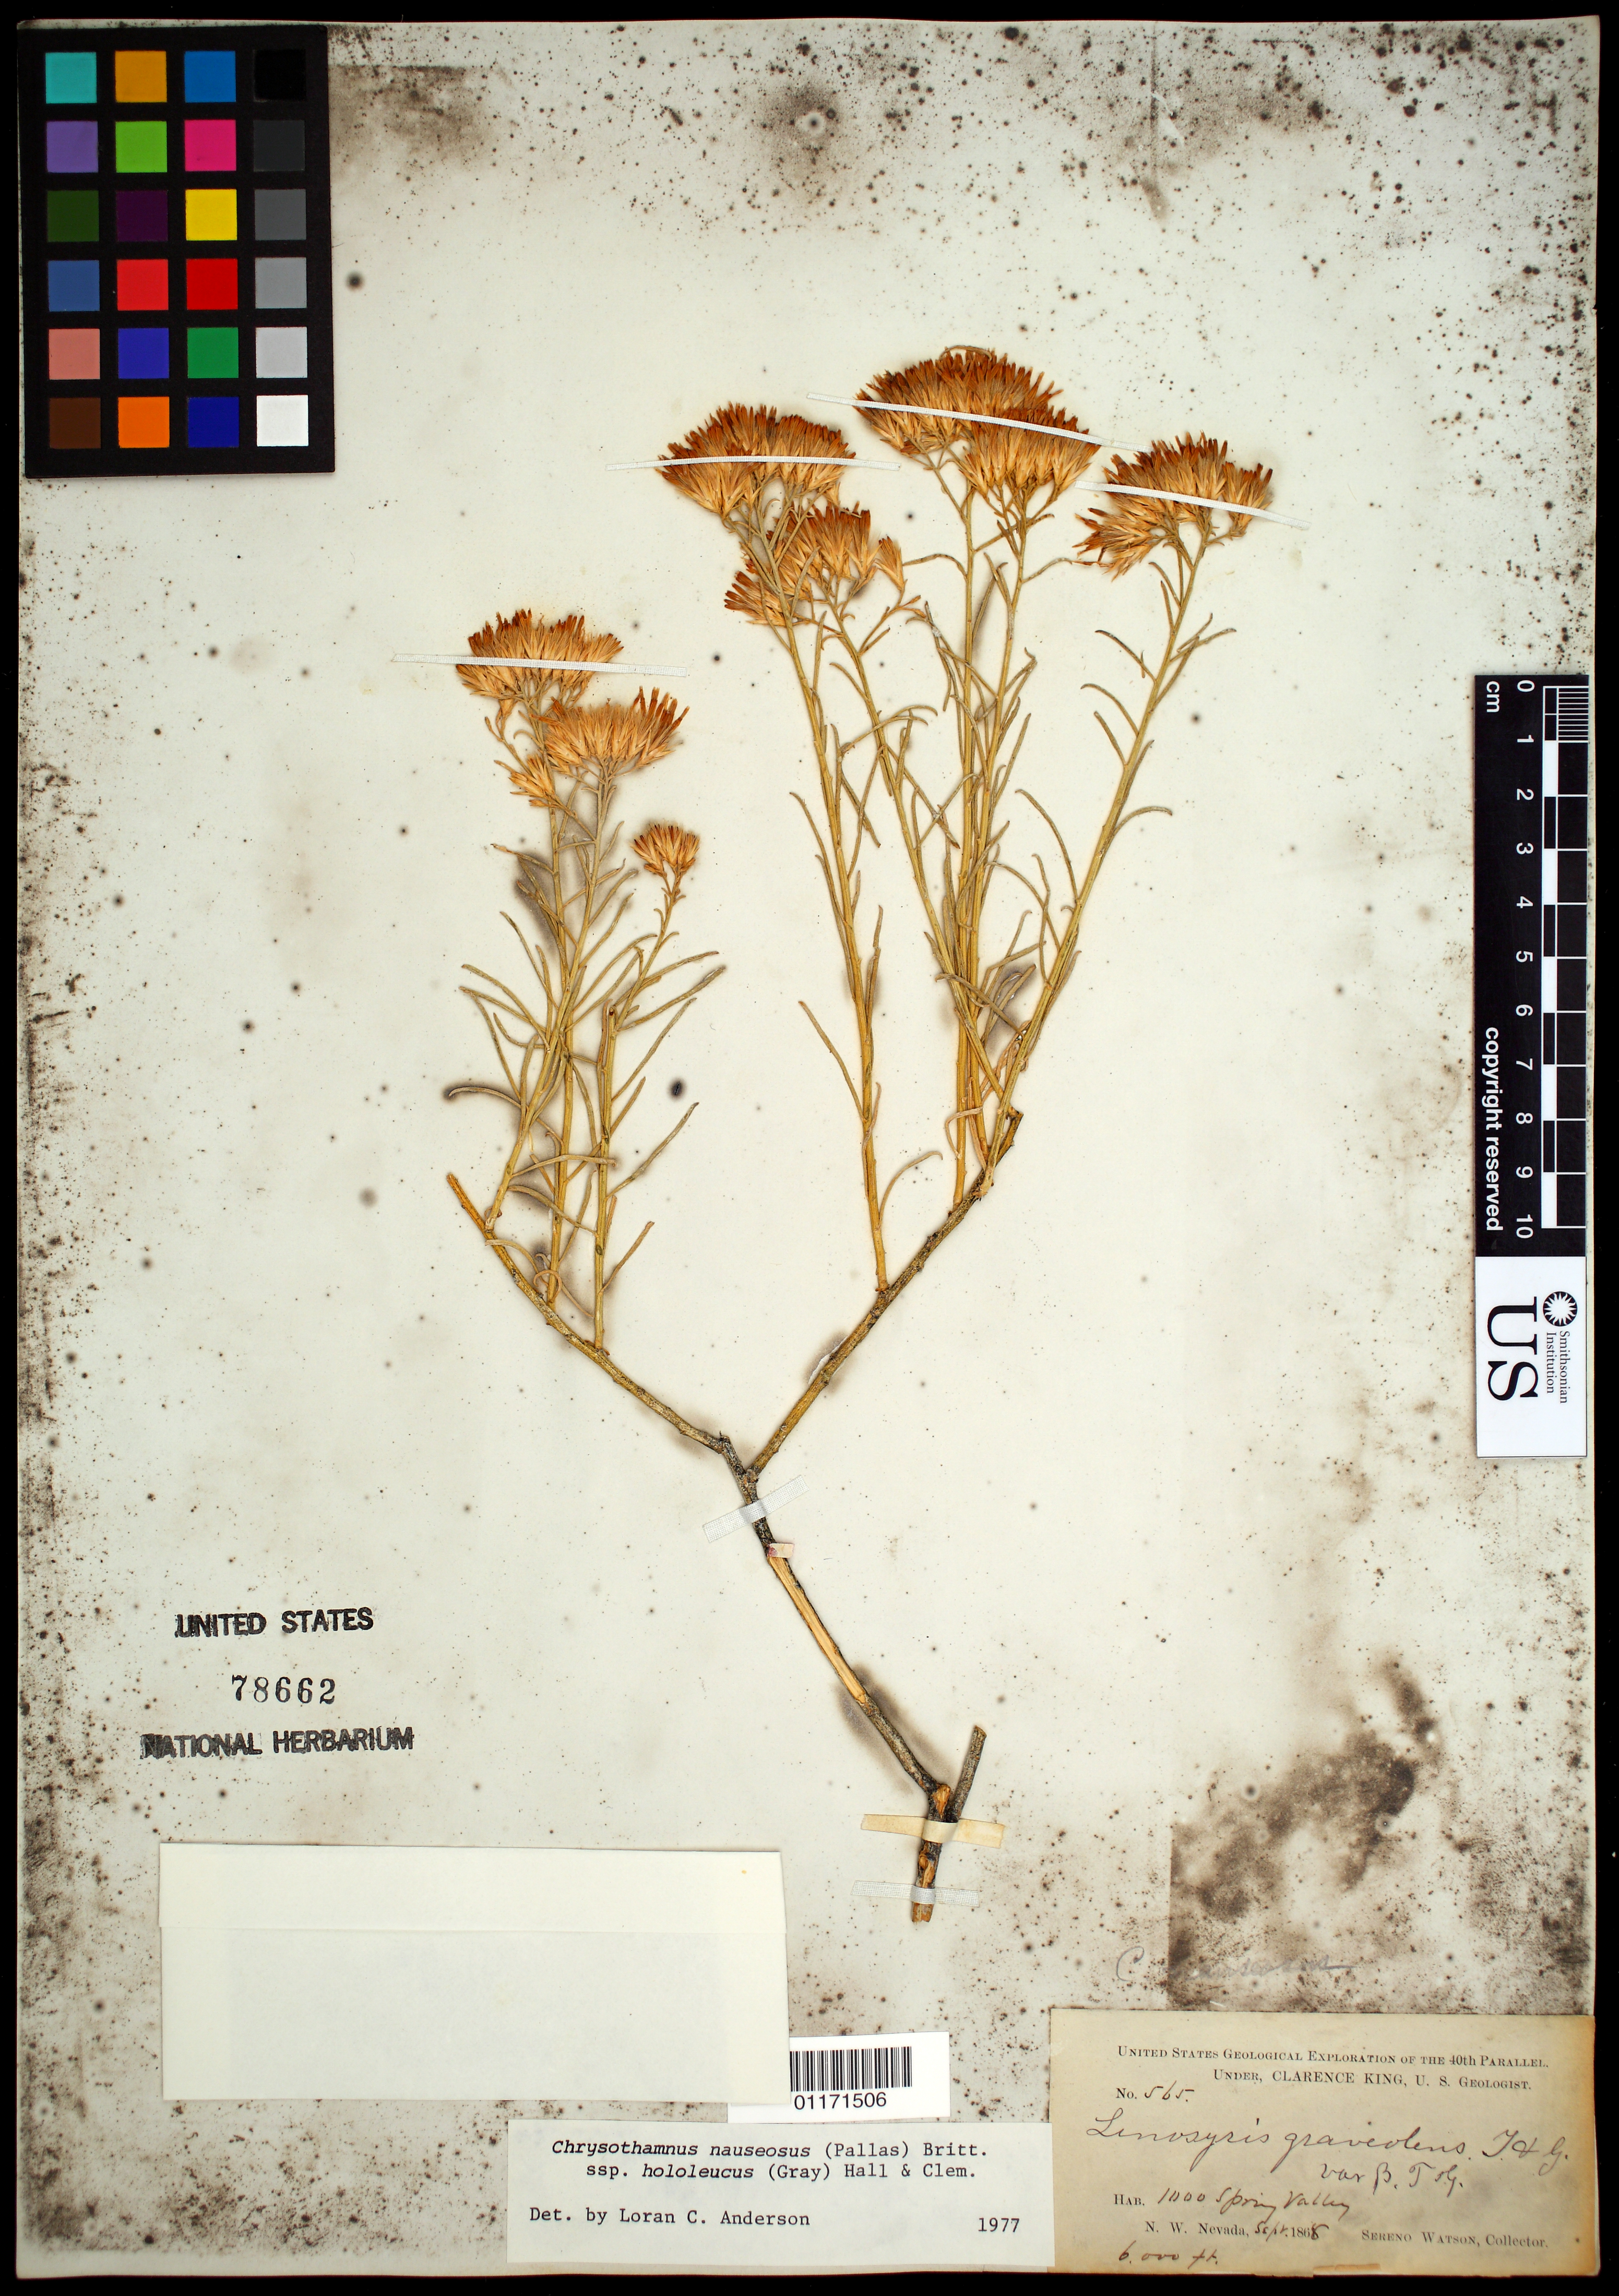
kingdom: Plantae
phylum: Tracheophyta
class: Magnoliopsida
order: Asterales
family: Asteraceae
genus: Ericameria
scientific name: Ericameria nauseosa var. hololeuca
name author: (A. Gray) G.L. Nesom & G.I. Baird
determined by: Urbatsch, Lowell E., Curator (LSU), Louisiana State University (UNITED STATES)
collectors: S. Watson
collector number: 565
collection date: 1868-09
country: United States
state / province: Nevada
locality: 1000 Springs Valley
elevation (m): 1829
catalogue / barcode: US 78662